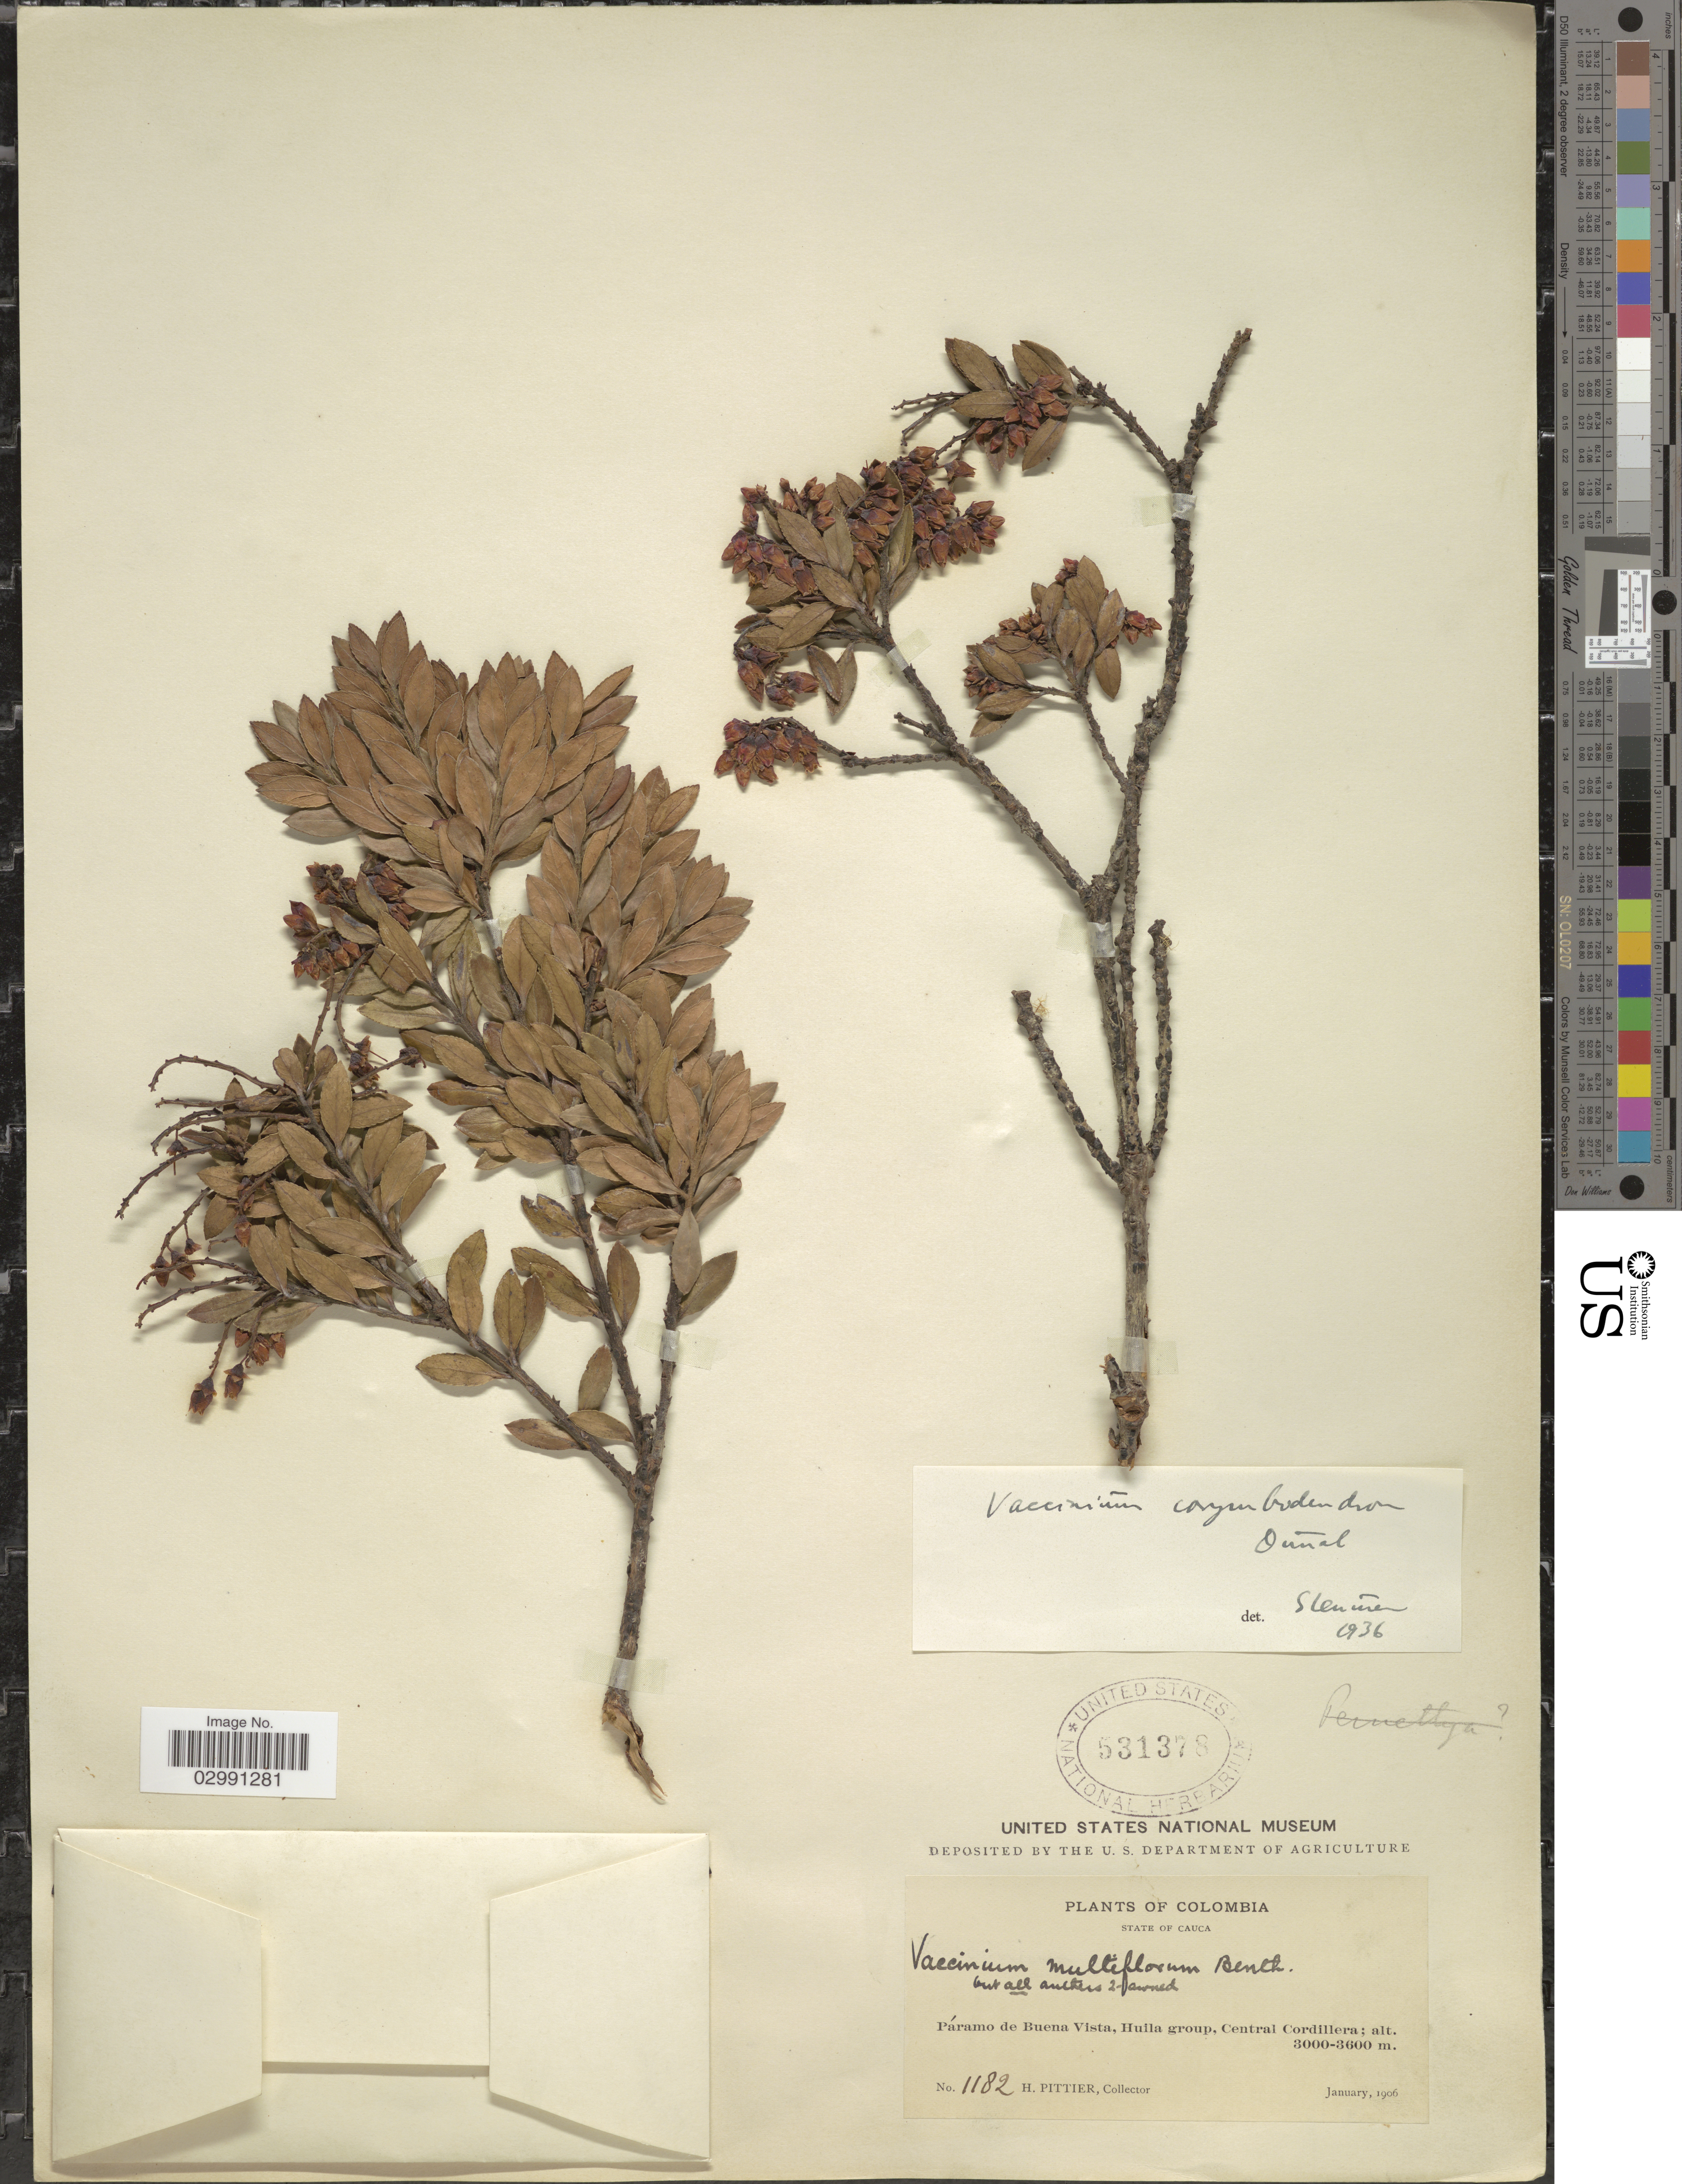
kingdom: Plantae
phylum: Tracheophyta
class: Magnoliopsida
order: Ericales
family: Ericaceae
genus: Vaccinium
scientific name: Vaccinium corymbodendron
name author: Dunal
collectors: H. F. Pittier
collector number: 1182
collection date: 1906-01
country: Colombia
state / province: Cauca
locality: State of Cauca. Páramo de Buena Vista, Huila group, Central Cordillera.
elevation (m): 3000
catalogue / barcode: US 531378